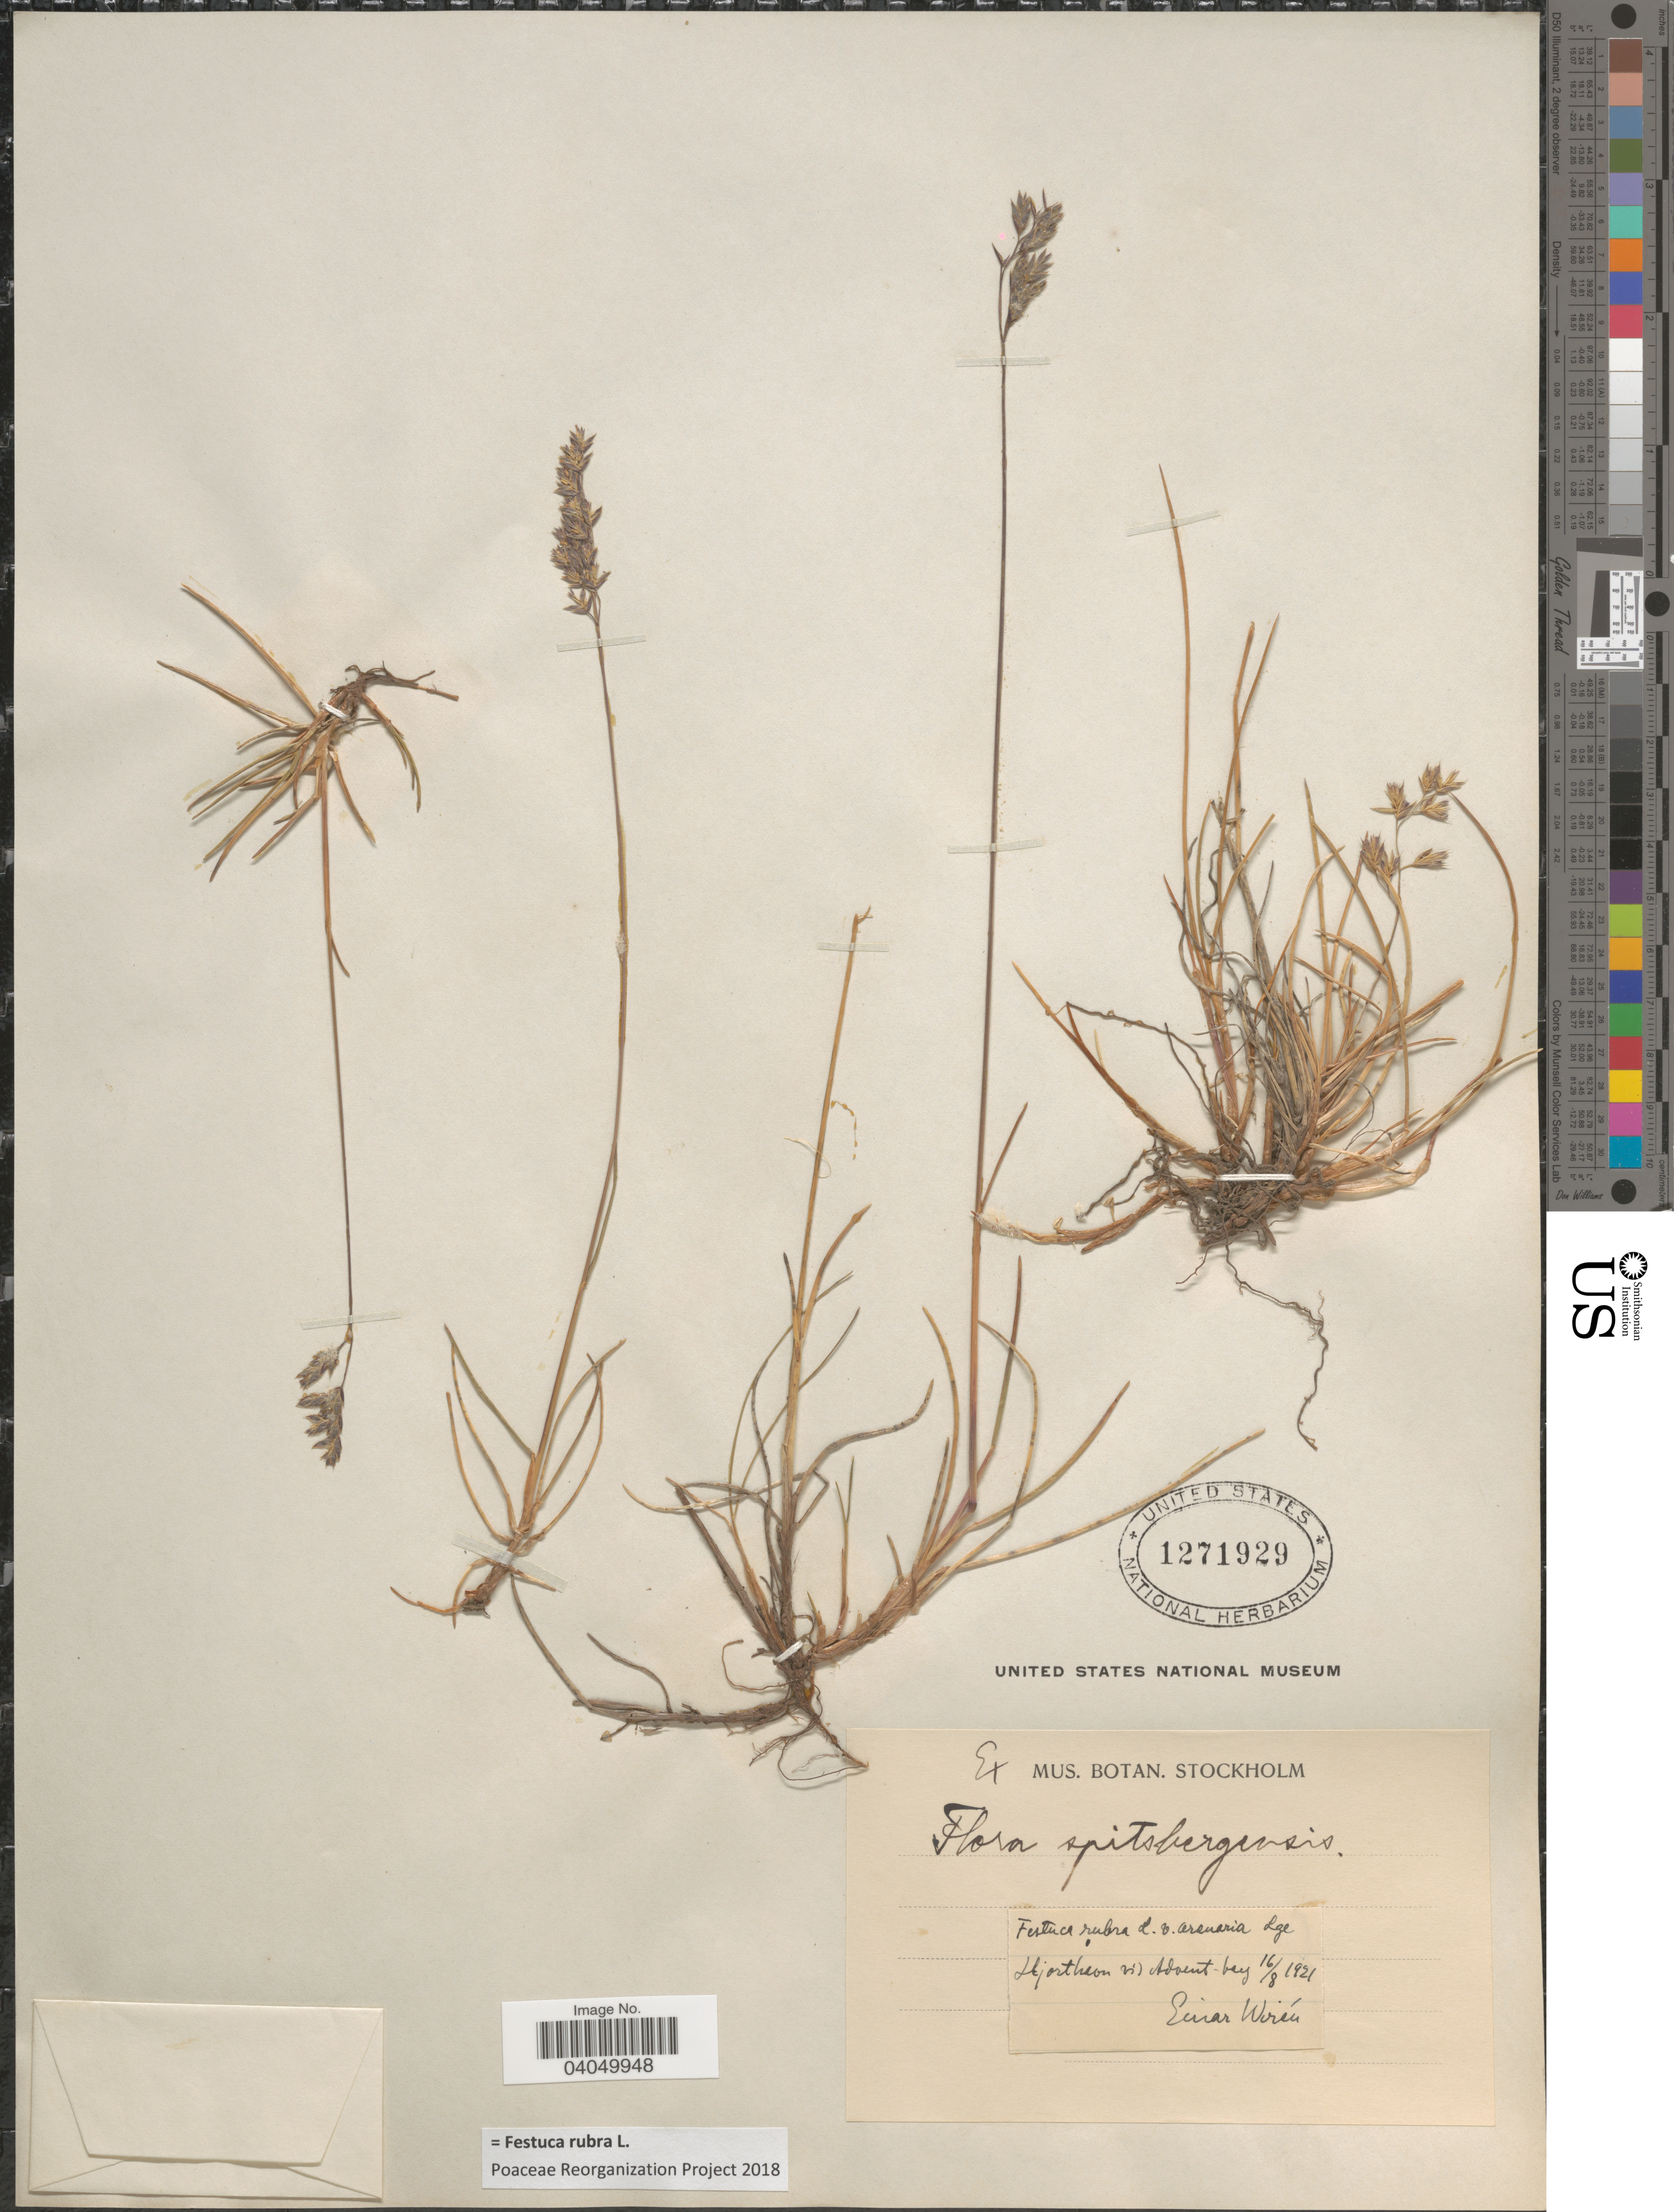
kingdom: Plantae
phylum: Tracheophyta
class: Liliopsida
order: Poales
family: Poaceae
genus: Festuca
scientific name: Festuca rubra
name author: L.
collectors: E. Wirén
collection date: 1921-08-16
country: Norway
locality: Spitzbergensis. Hjorthavn vid Advent bay.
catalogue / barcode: US 1271929